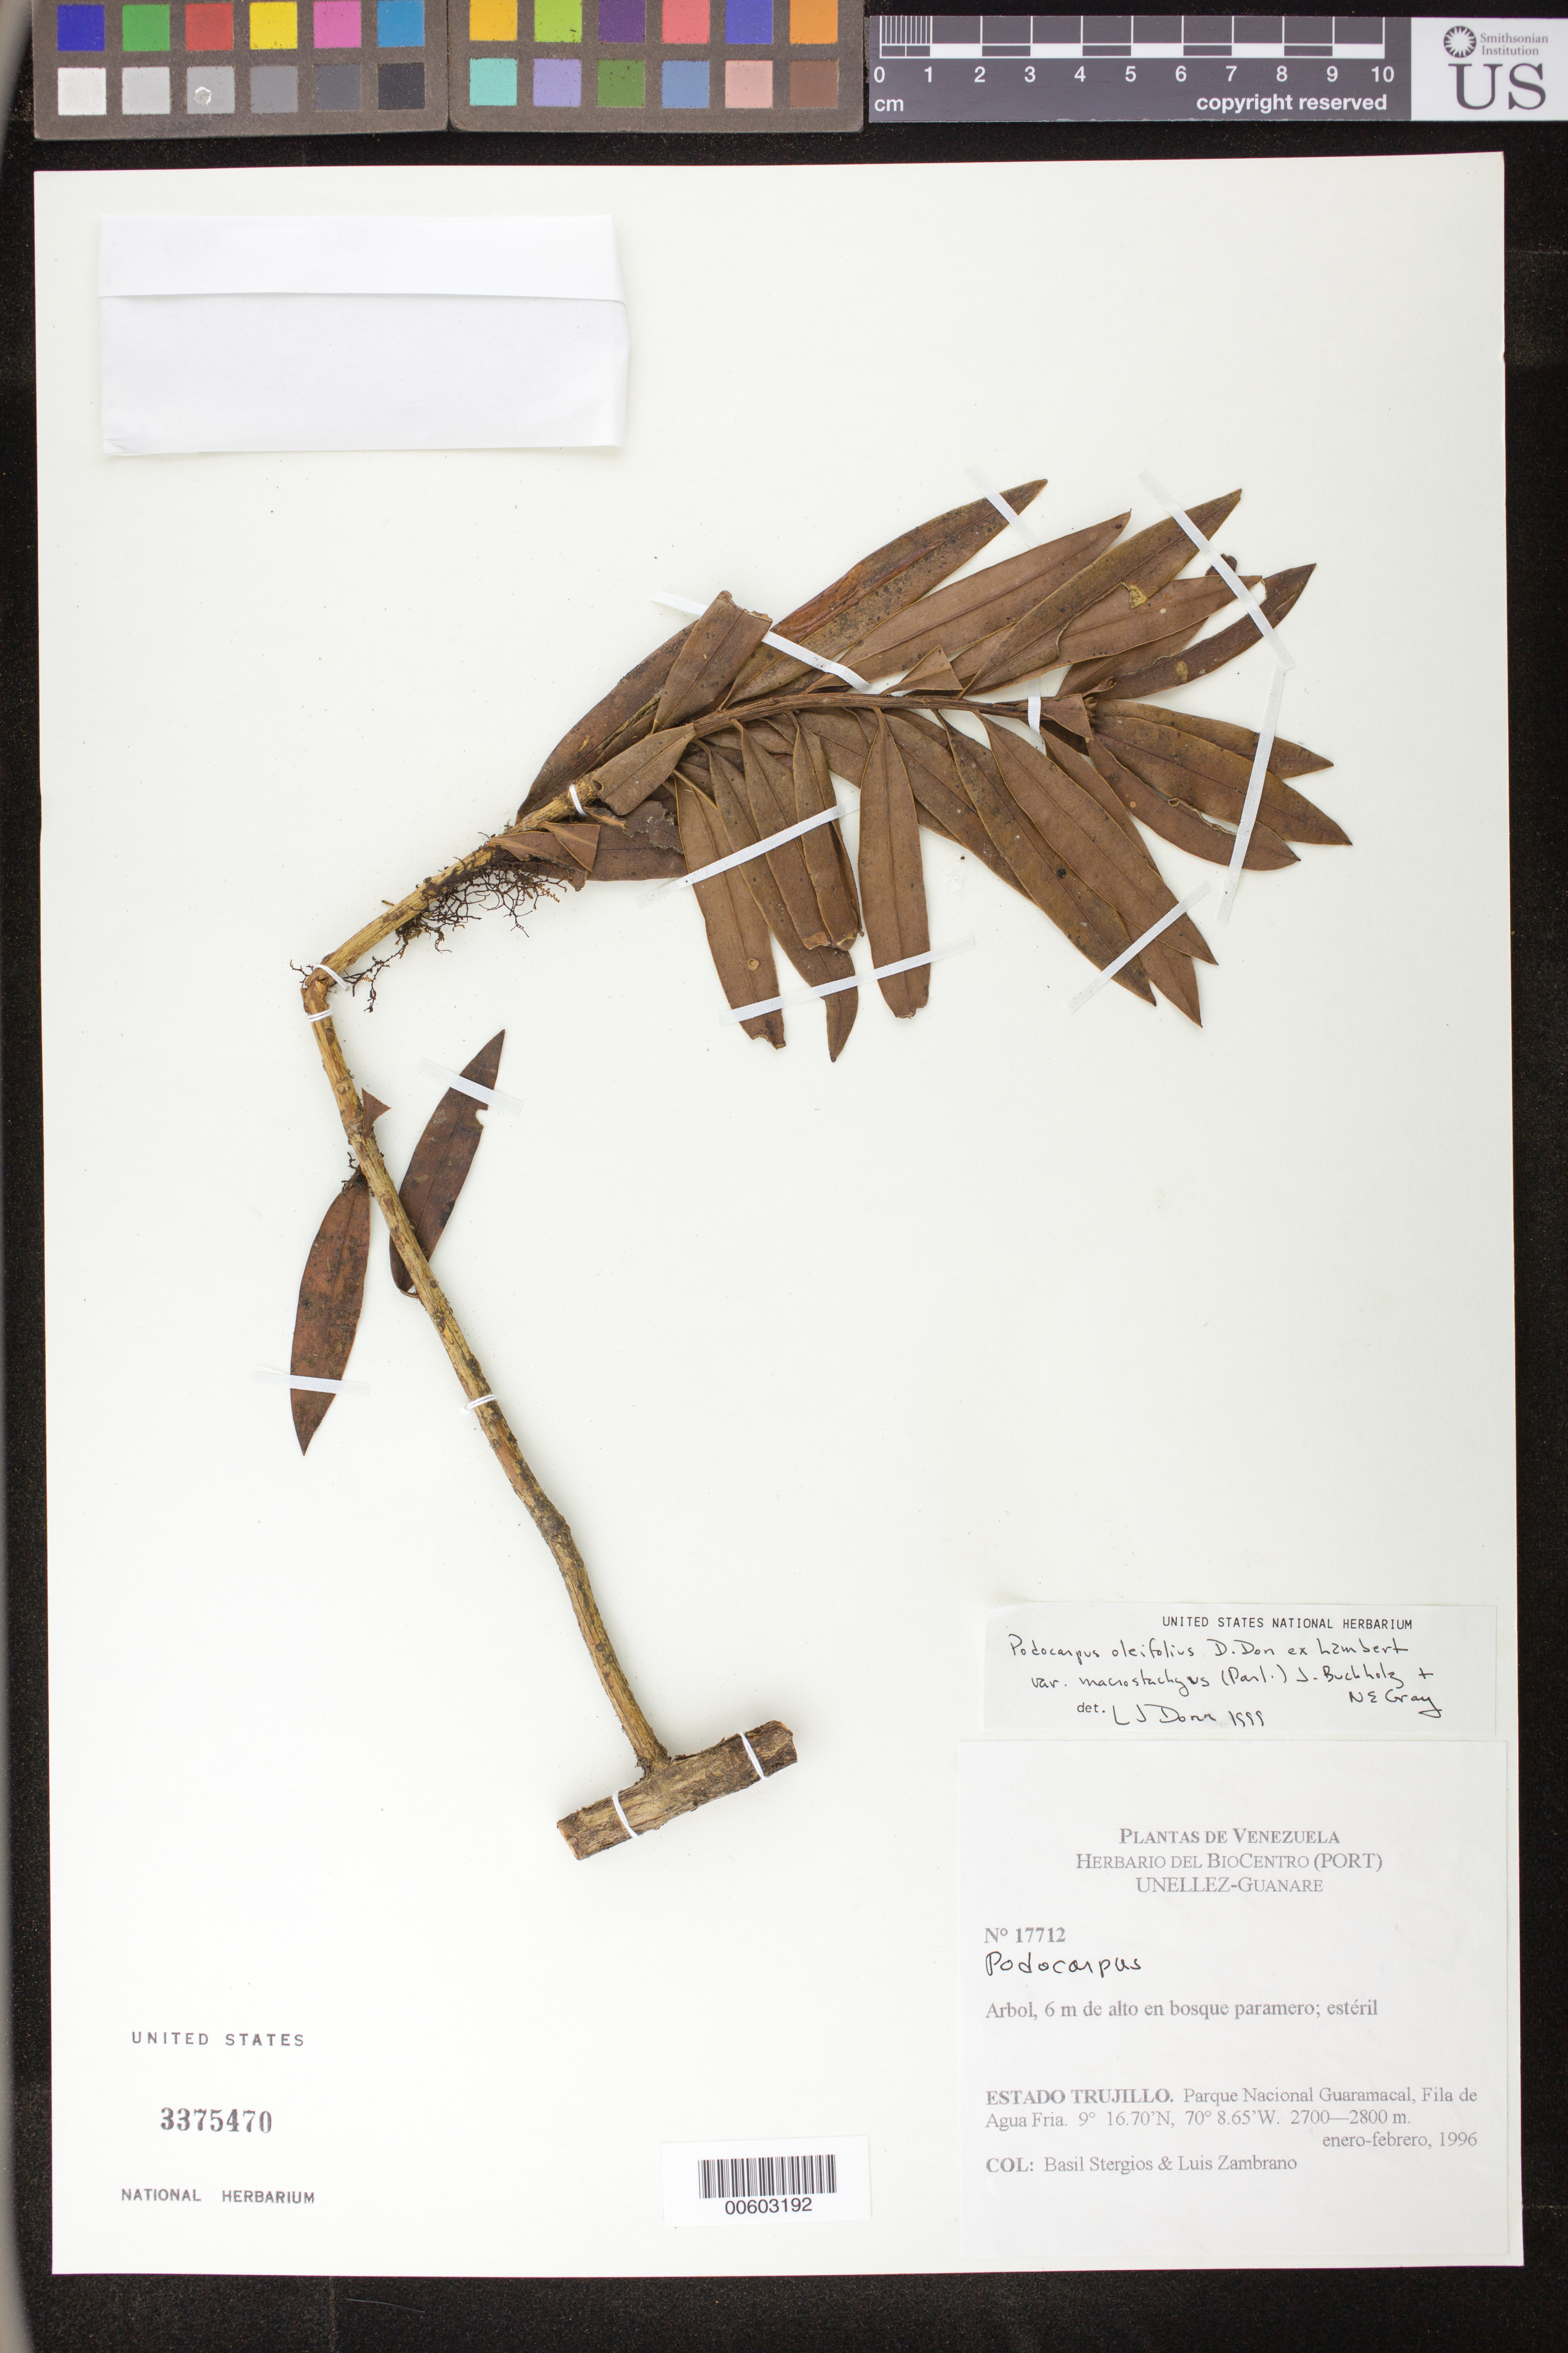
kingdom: Plantae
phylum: Tracheophyta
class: Pinopsida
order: Pinales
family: Podocarpaceae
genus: Podocarpus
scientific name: Podocarpus oleifolius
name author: D. Don ex Lamb.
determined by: Dorr, L. J., (BOT), Smithsonian Institution - National Museum of Natural History (UNITED STATES)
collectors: B. G. Stergios & L. Zambrano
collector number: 17712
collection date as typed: Jan 1996 to -- Feb 1996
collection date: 1996-01/1996-02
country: Venezuela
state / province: Trujillo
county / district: Boconó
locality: Parque Nacional Guaramacal, Fila de Agua Fria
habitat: Bosque paramero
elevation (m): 2700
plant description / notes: PORT, US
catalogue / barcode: US 3375470